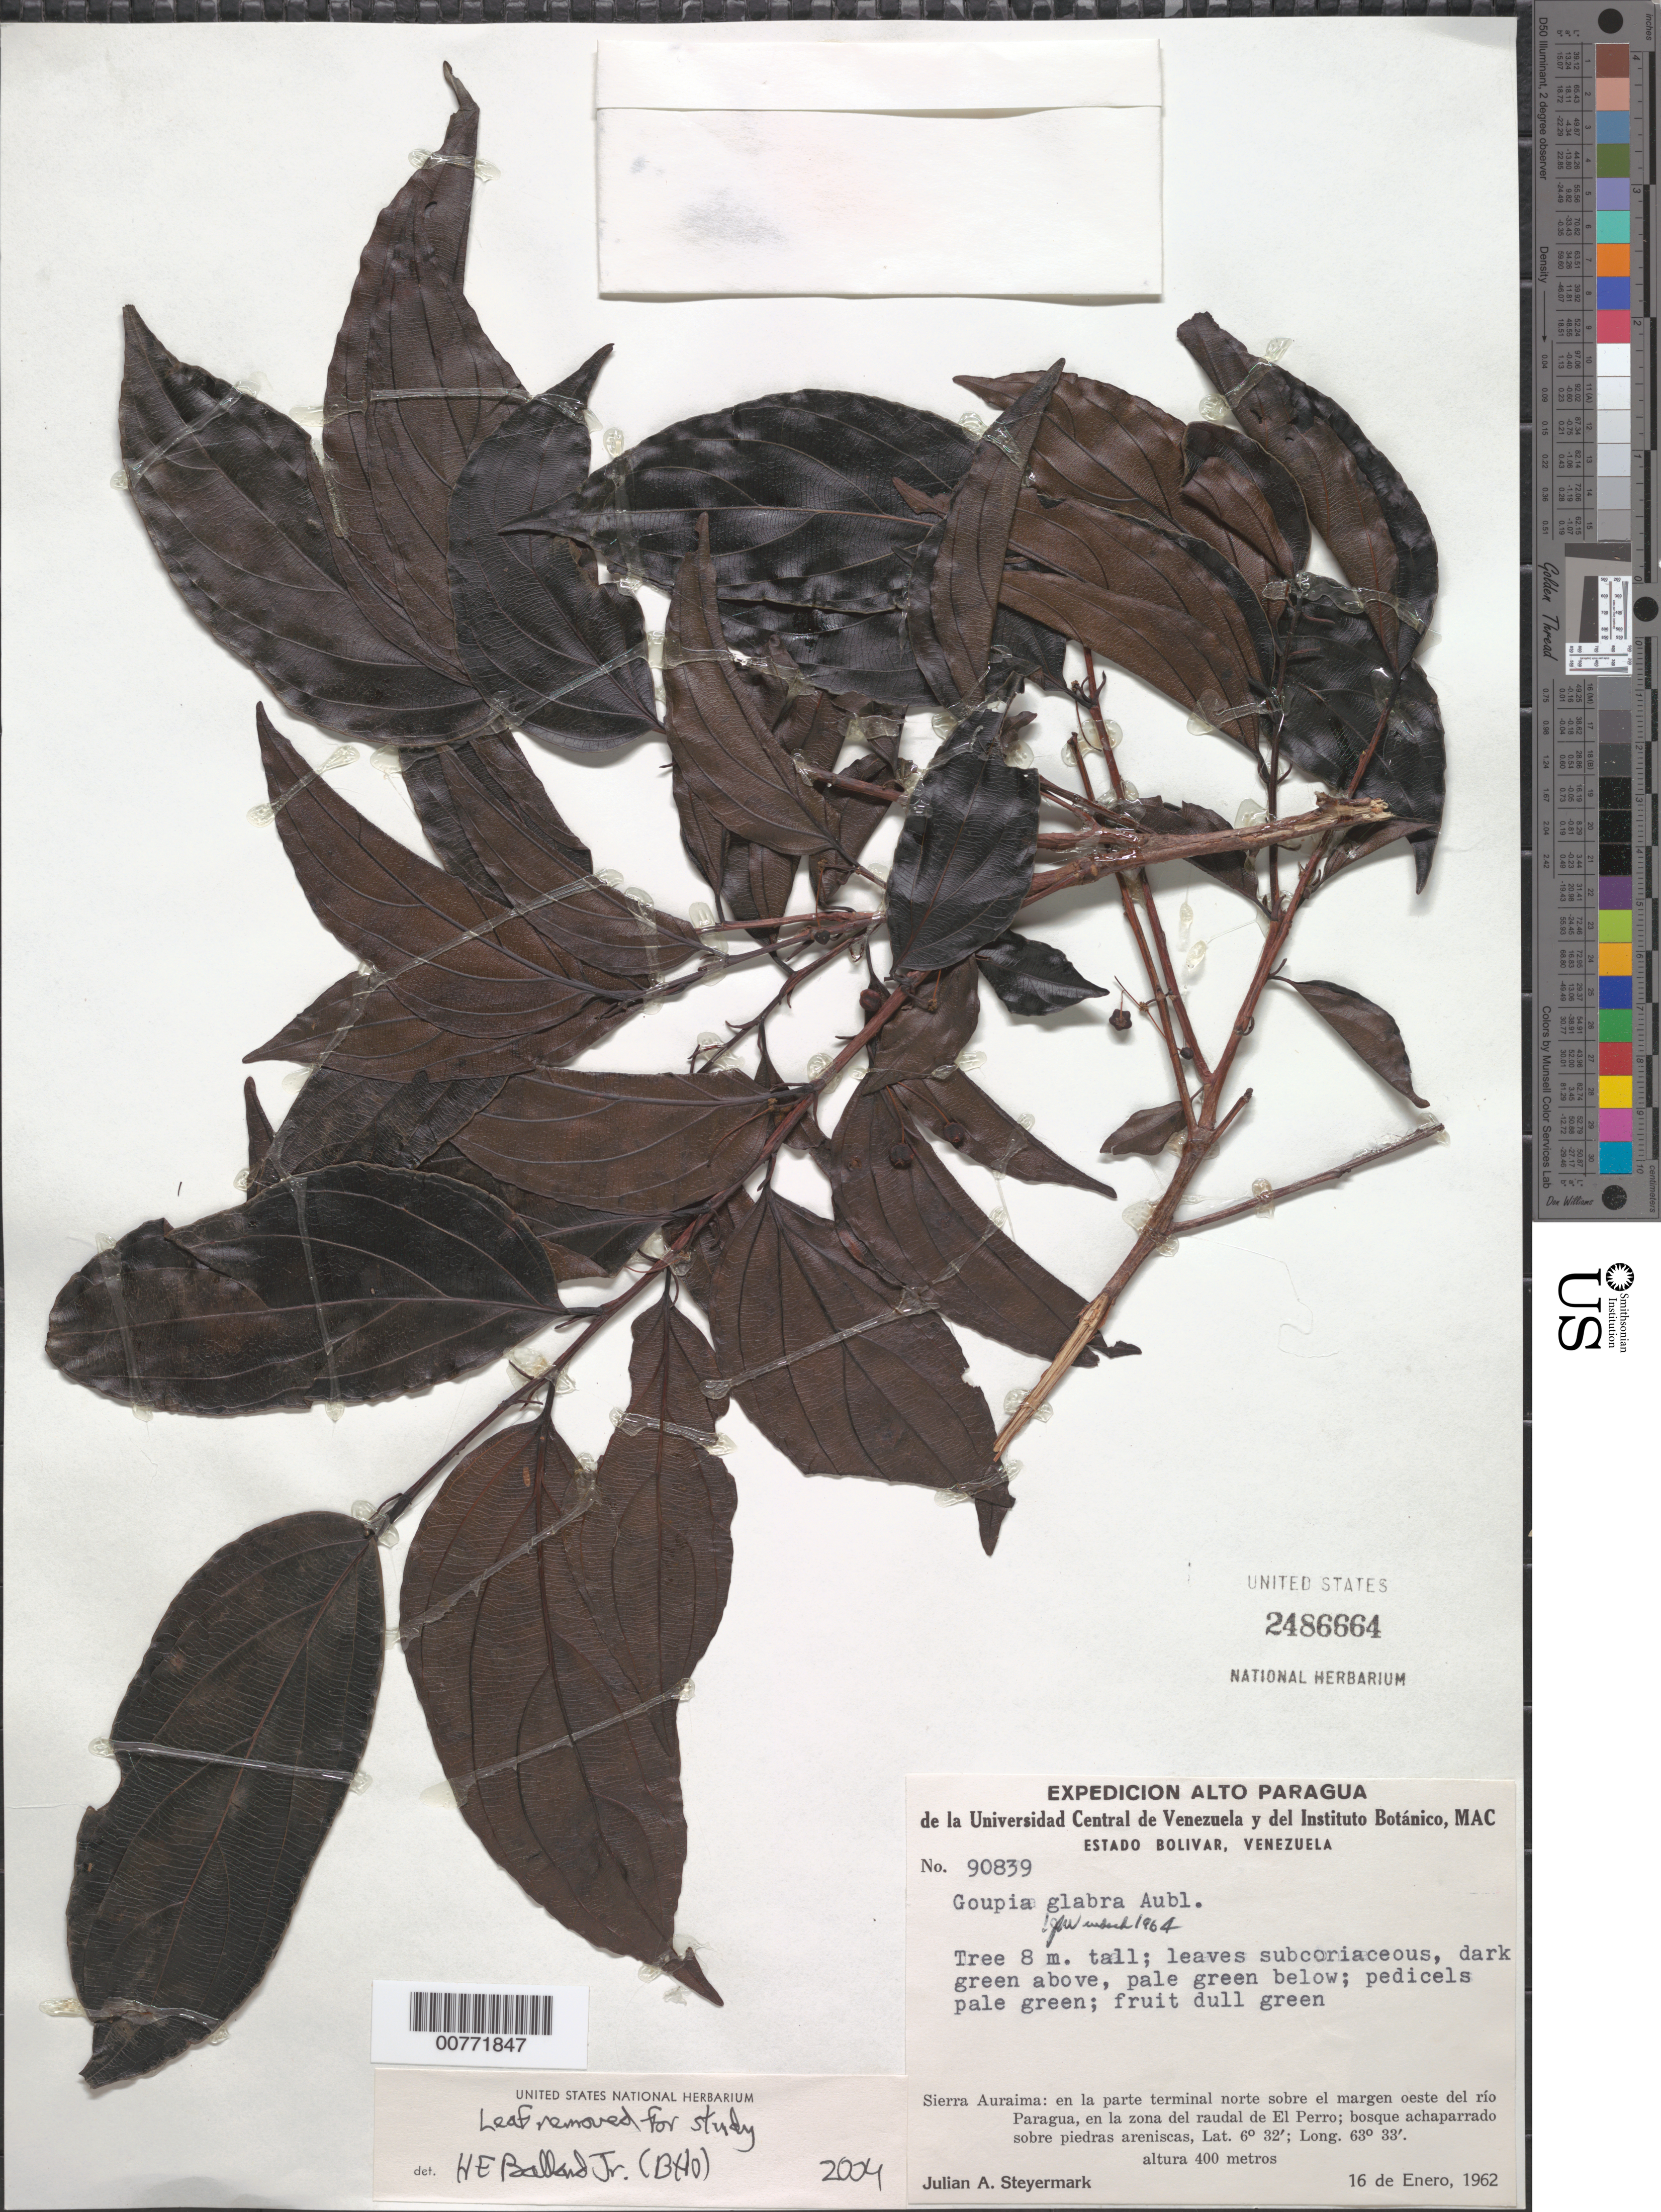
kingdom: Plantae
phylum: Tracheophyta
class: Magnoliopsida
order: Malpighiales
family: Goupiaceae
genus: Goupia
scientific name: Goupia glabra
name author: Aubl.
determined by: Wurdack, John J., (US), US (UNITED STATES)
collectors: J. Steyermark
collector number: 90839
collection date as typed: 16-Jan-62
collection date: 1962-01-16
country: Venezuela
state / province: Bolívar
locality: Sierra Auraima, parte terminal norte sobre el margen W of Río Paragua, en la zona del raudal de El Perro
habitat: Bosque achaparrado sobre piedras areniscas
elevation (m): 400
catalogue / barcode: US 2486664